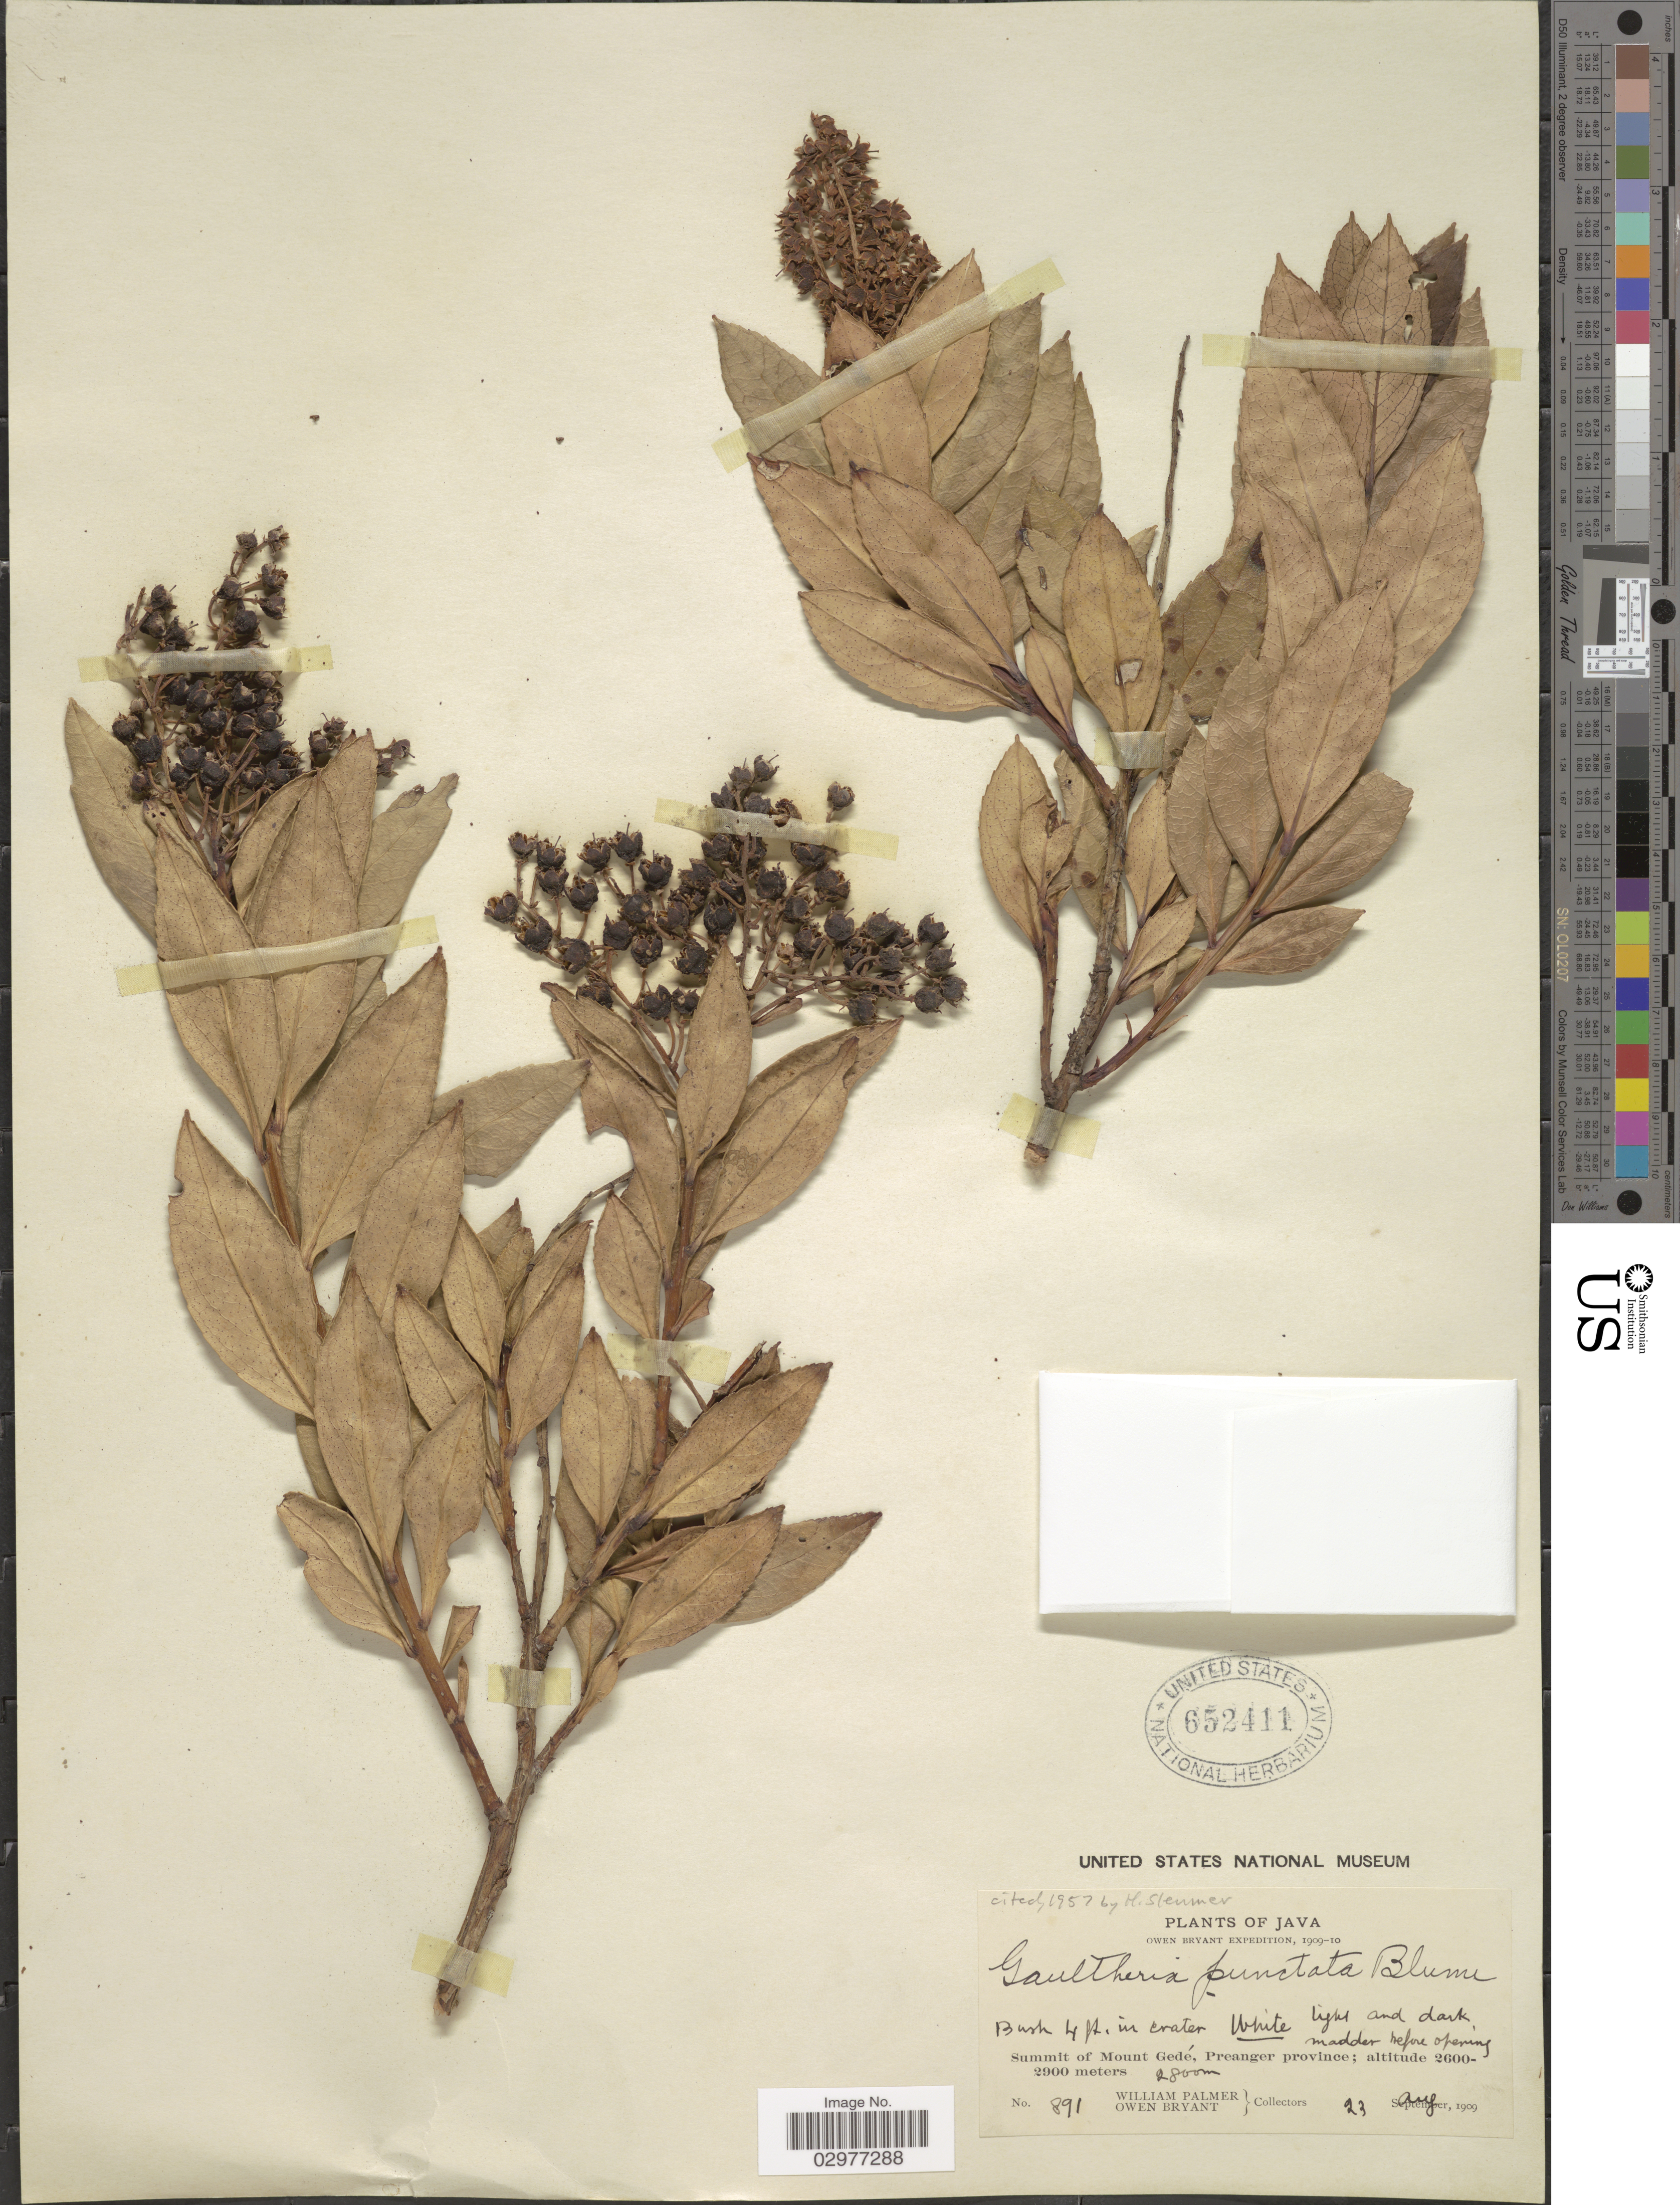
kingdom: Plantae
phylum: Tracheophyta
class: Magnoliopsida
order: Ericales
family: Ericaceae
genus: Gaultheria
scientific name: Gaultheria punctata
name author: Blume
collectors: W. Palmer & O. Bryant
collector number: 891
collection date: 1909-08-23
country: Indonesia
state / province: Java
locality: Summit of Mount Gedé, Preanger province.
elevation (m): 2800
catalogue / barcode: US 652411